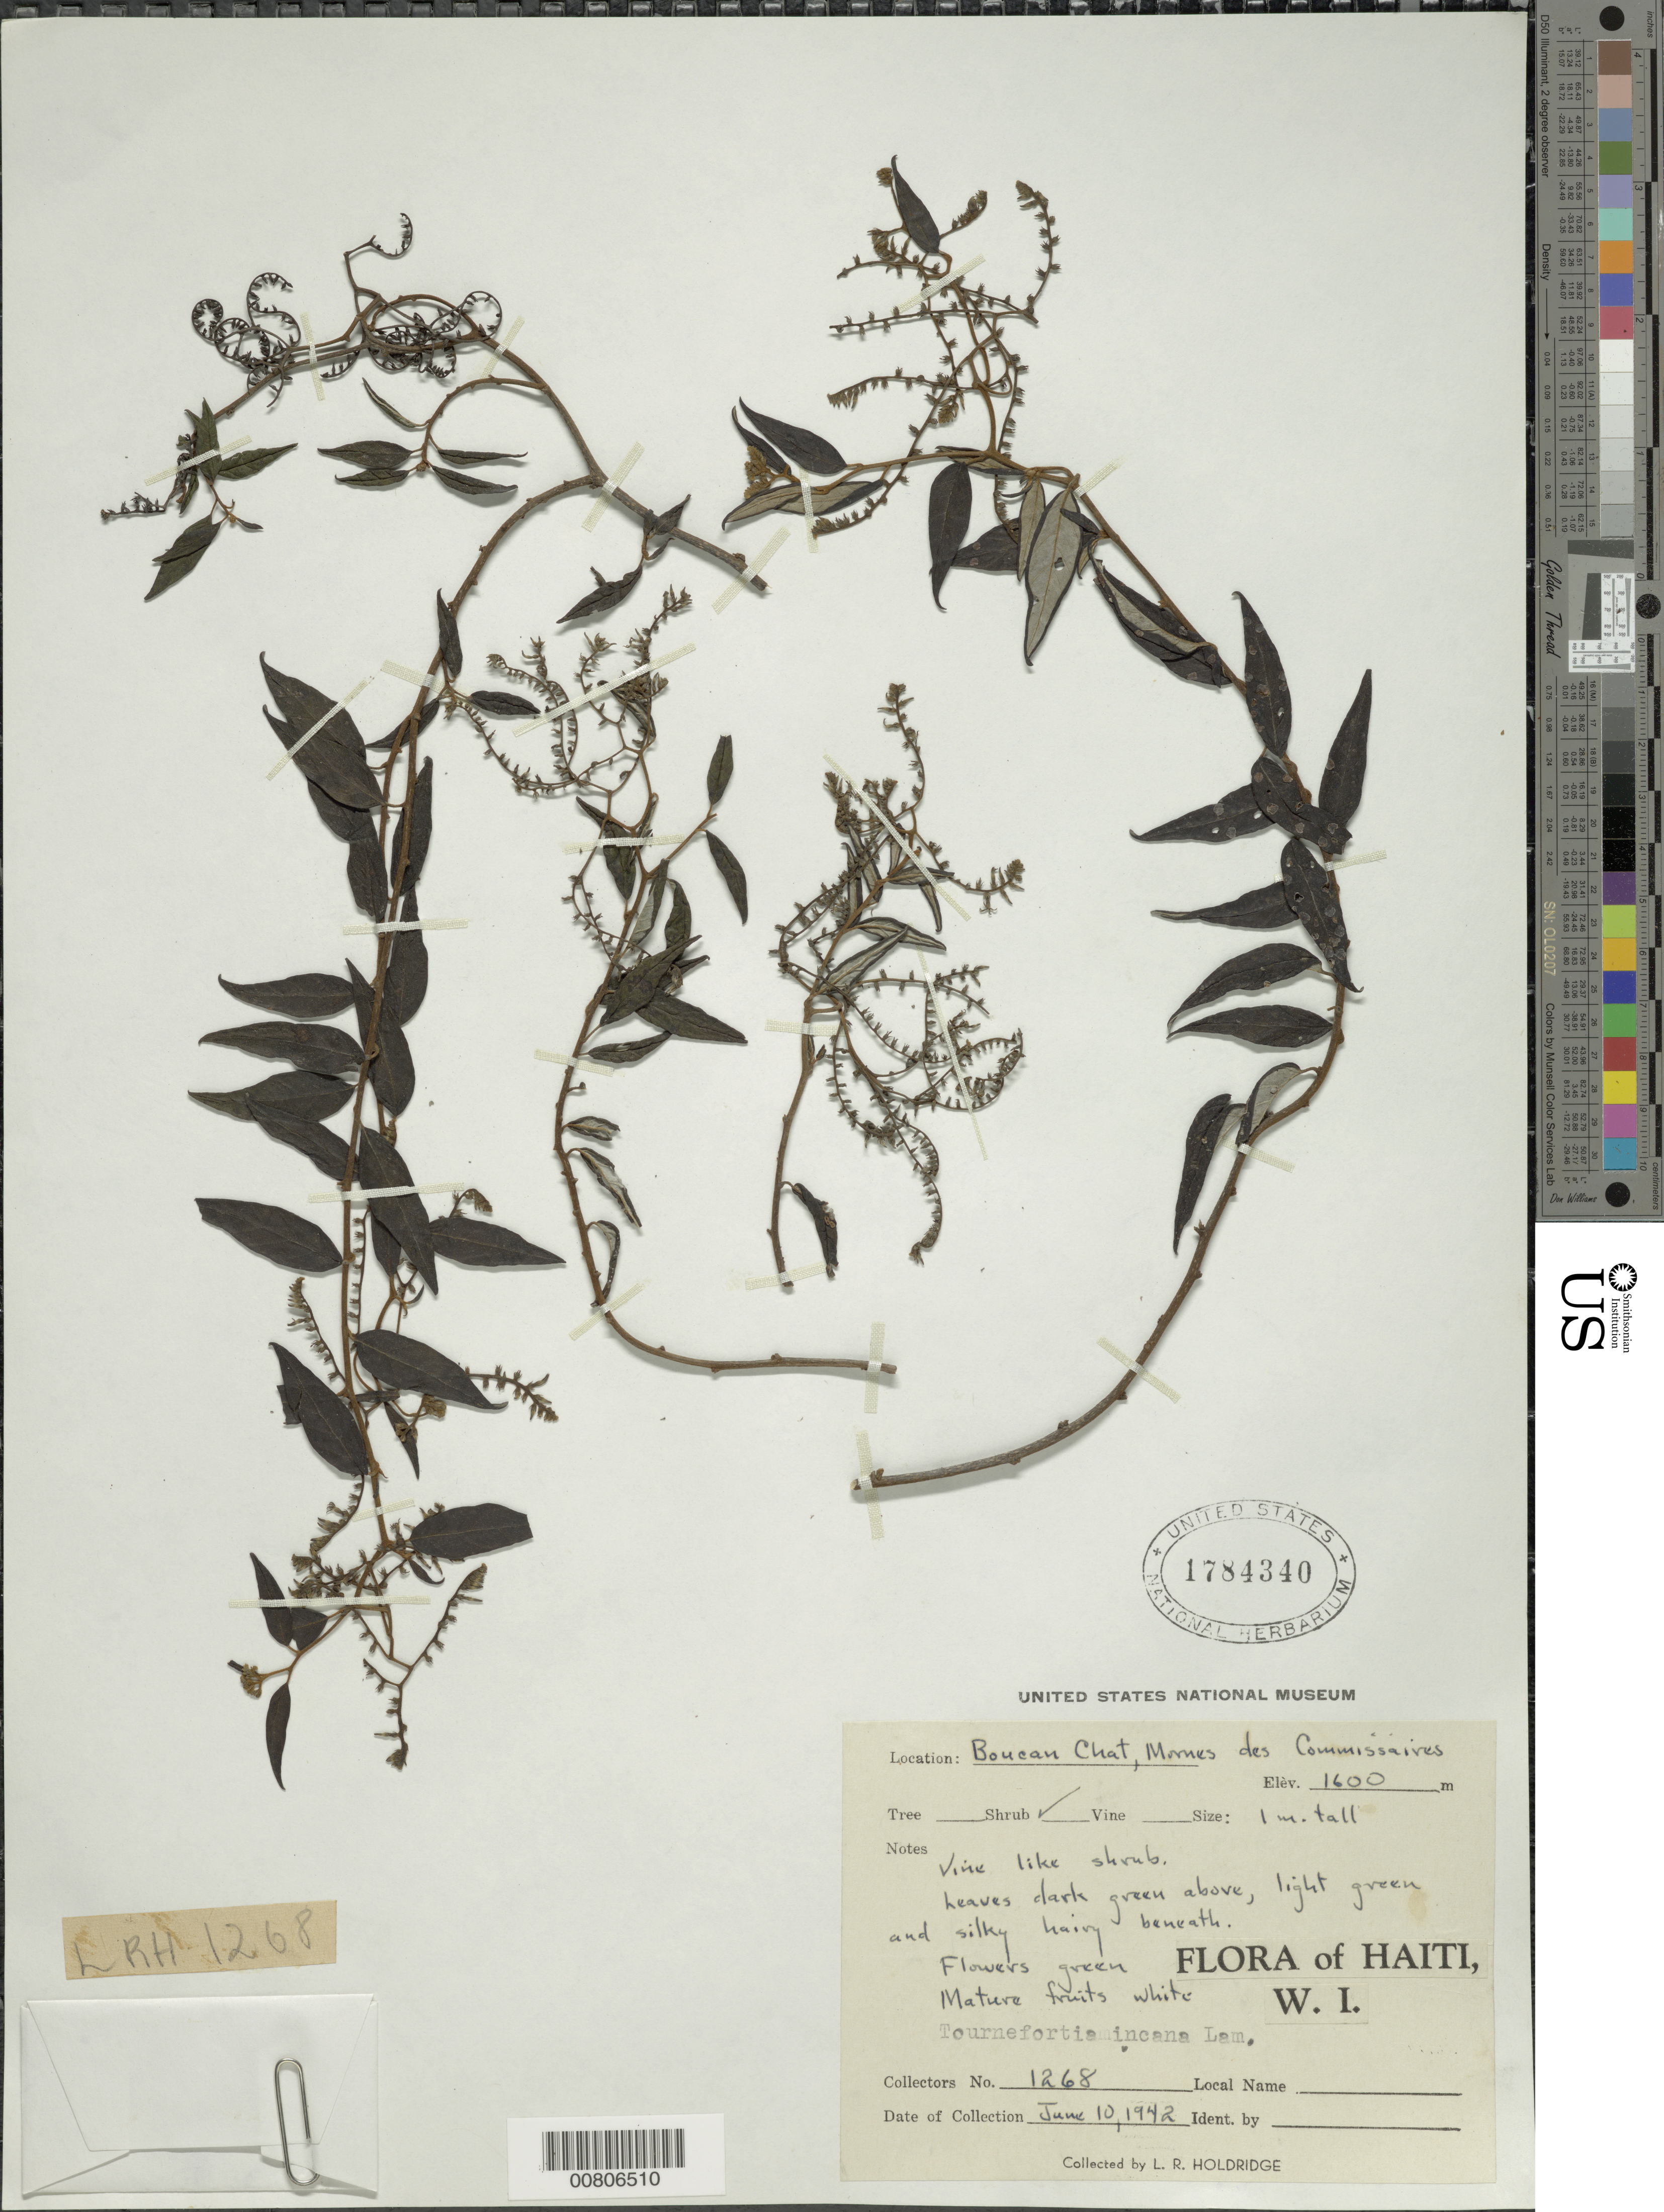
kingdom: Plantae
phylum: Tracheophyta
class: Magnoliopsida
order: Boraginales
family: Heliotropiaceae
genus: Tournefortia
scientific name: Tournefortia incana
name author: Lam.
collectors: L. Holdridge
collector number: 1268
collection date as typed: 10 Jun 1942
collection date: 1942-06-10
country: Haiti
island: Hispaniola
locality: Boucan Chat, Mornes des Commissaires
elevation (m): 1600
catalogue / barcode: US 1784340